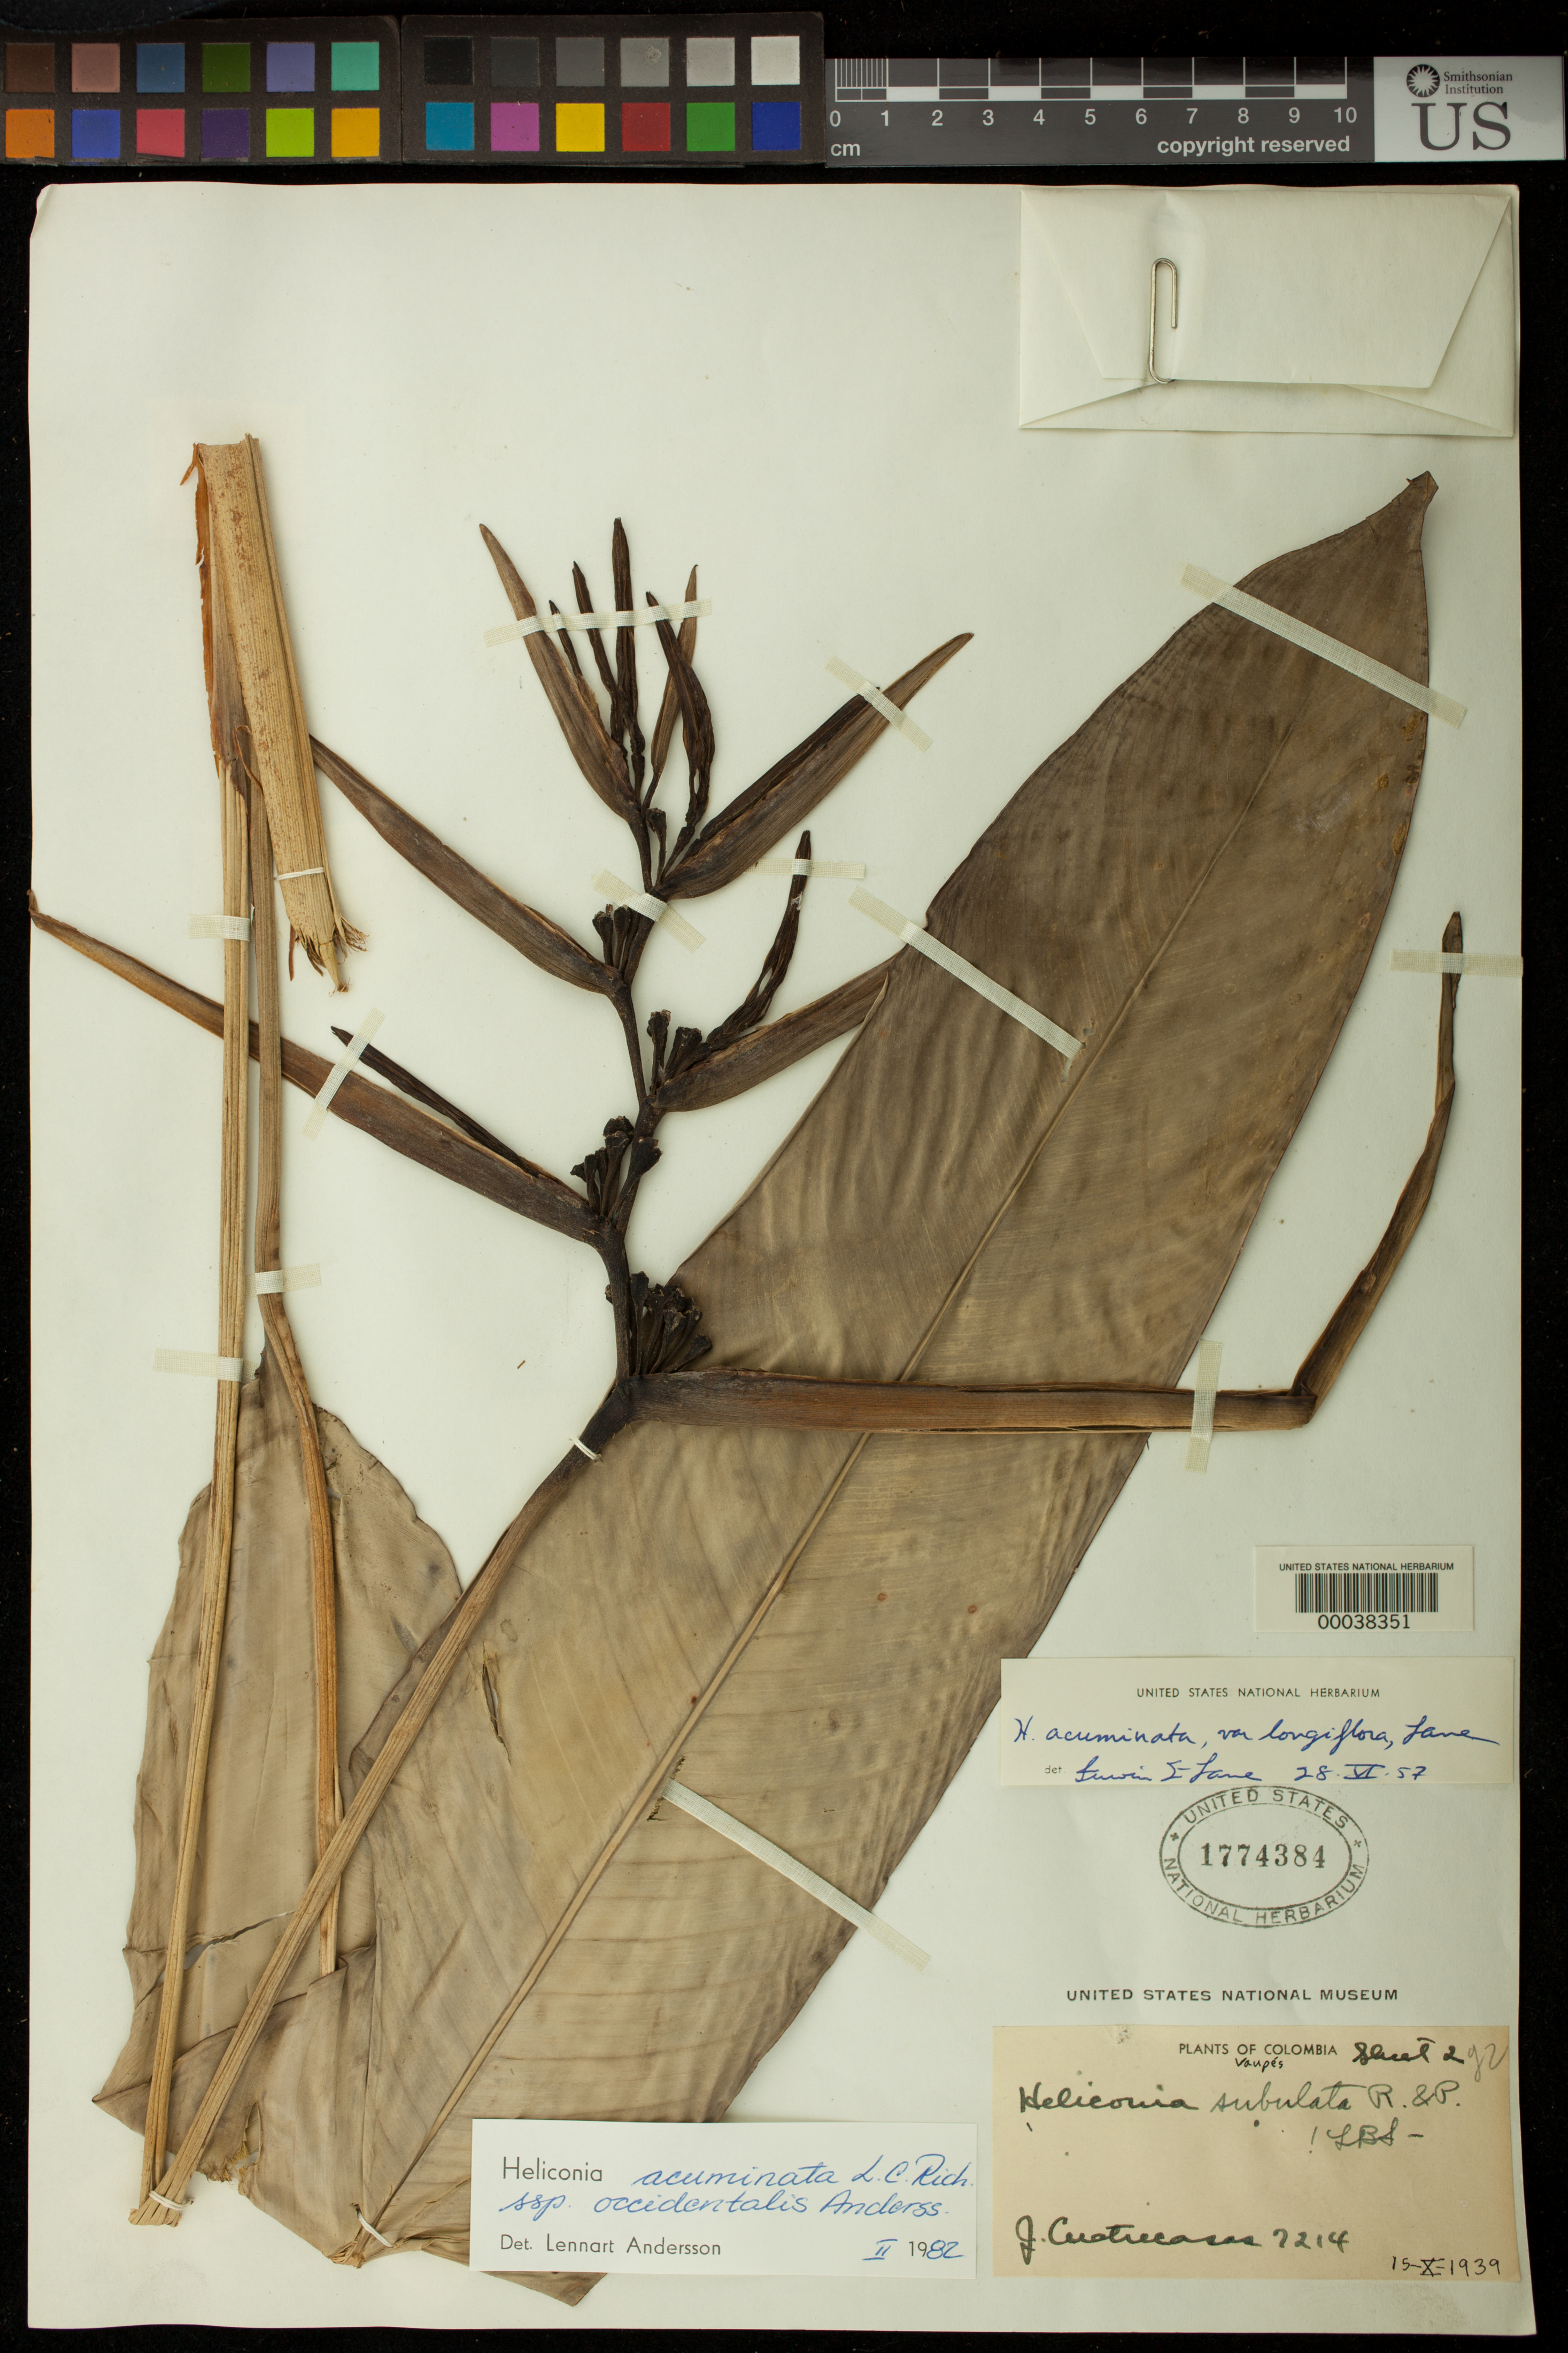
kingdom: Plantae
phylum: Tracheophyta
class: Liliopsida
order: Zingiberales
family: Heliconiaceae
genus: Heliconia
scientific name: Heliconia acuminata subsp. occidentalis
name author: L. Andersson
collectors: J. Cuatrecasas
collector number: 7214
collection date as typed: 15 Oct 1939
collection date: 1939-10-15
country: Colombia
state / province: Vaupés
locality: Caño cuduyari (left tributary), forest and thicket in zurubi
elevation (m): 200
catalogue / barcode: US 1774384